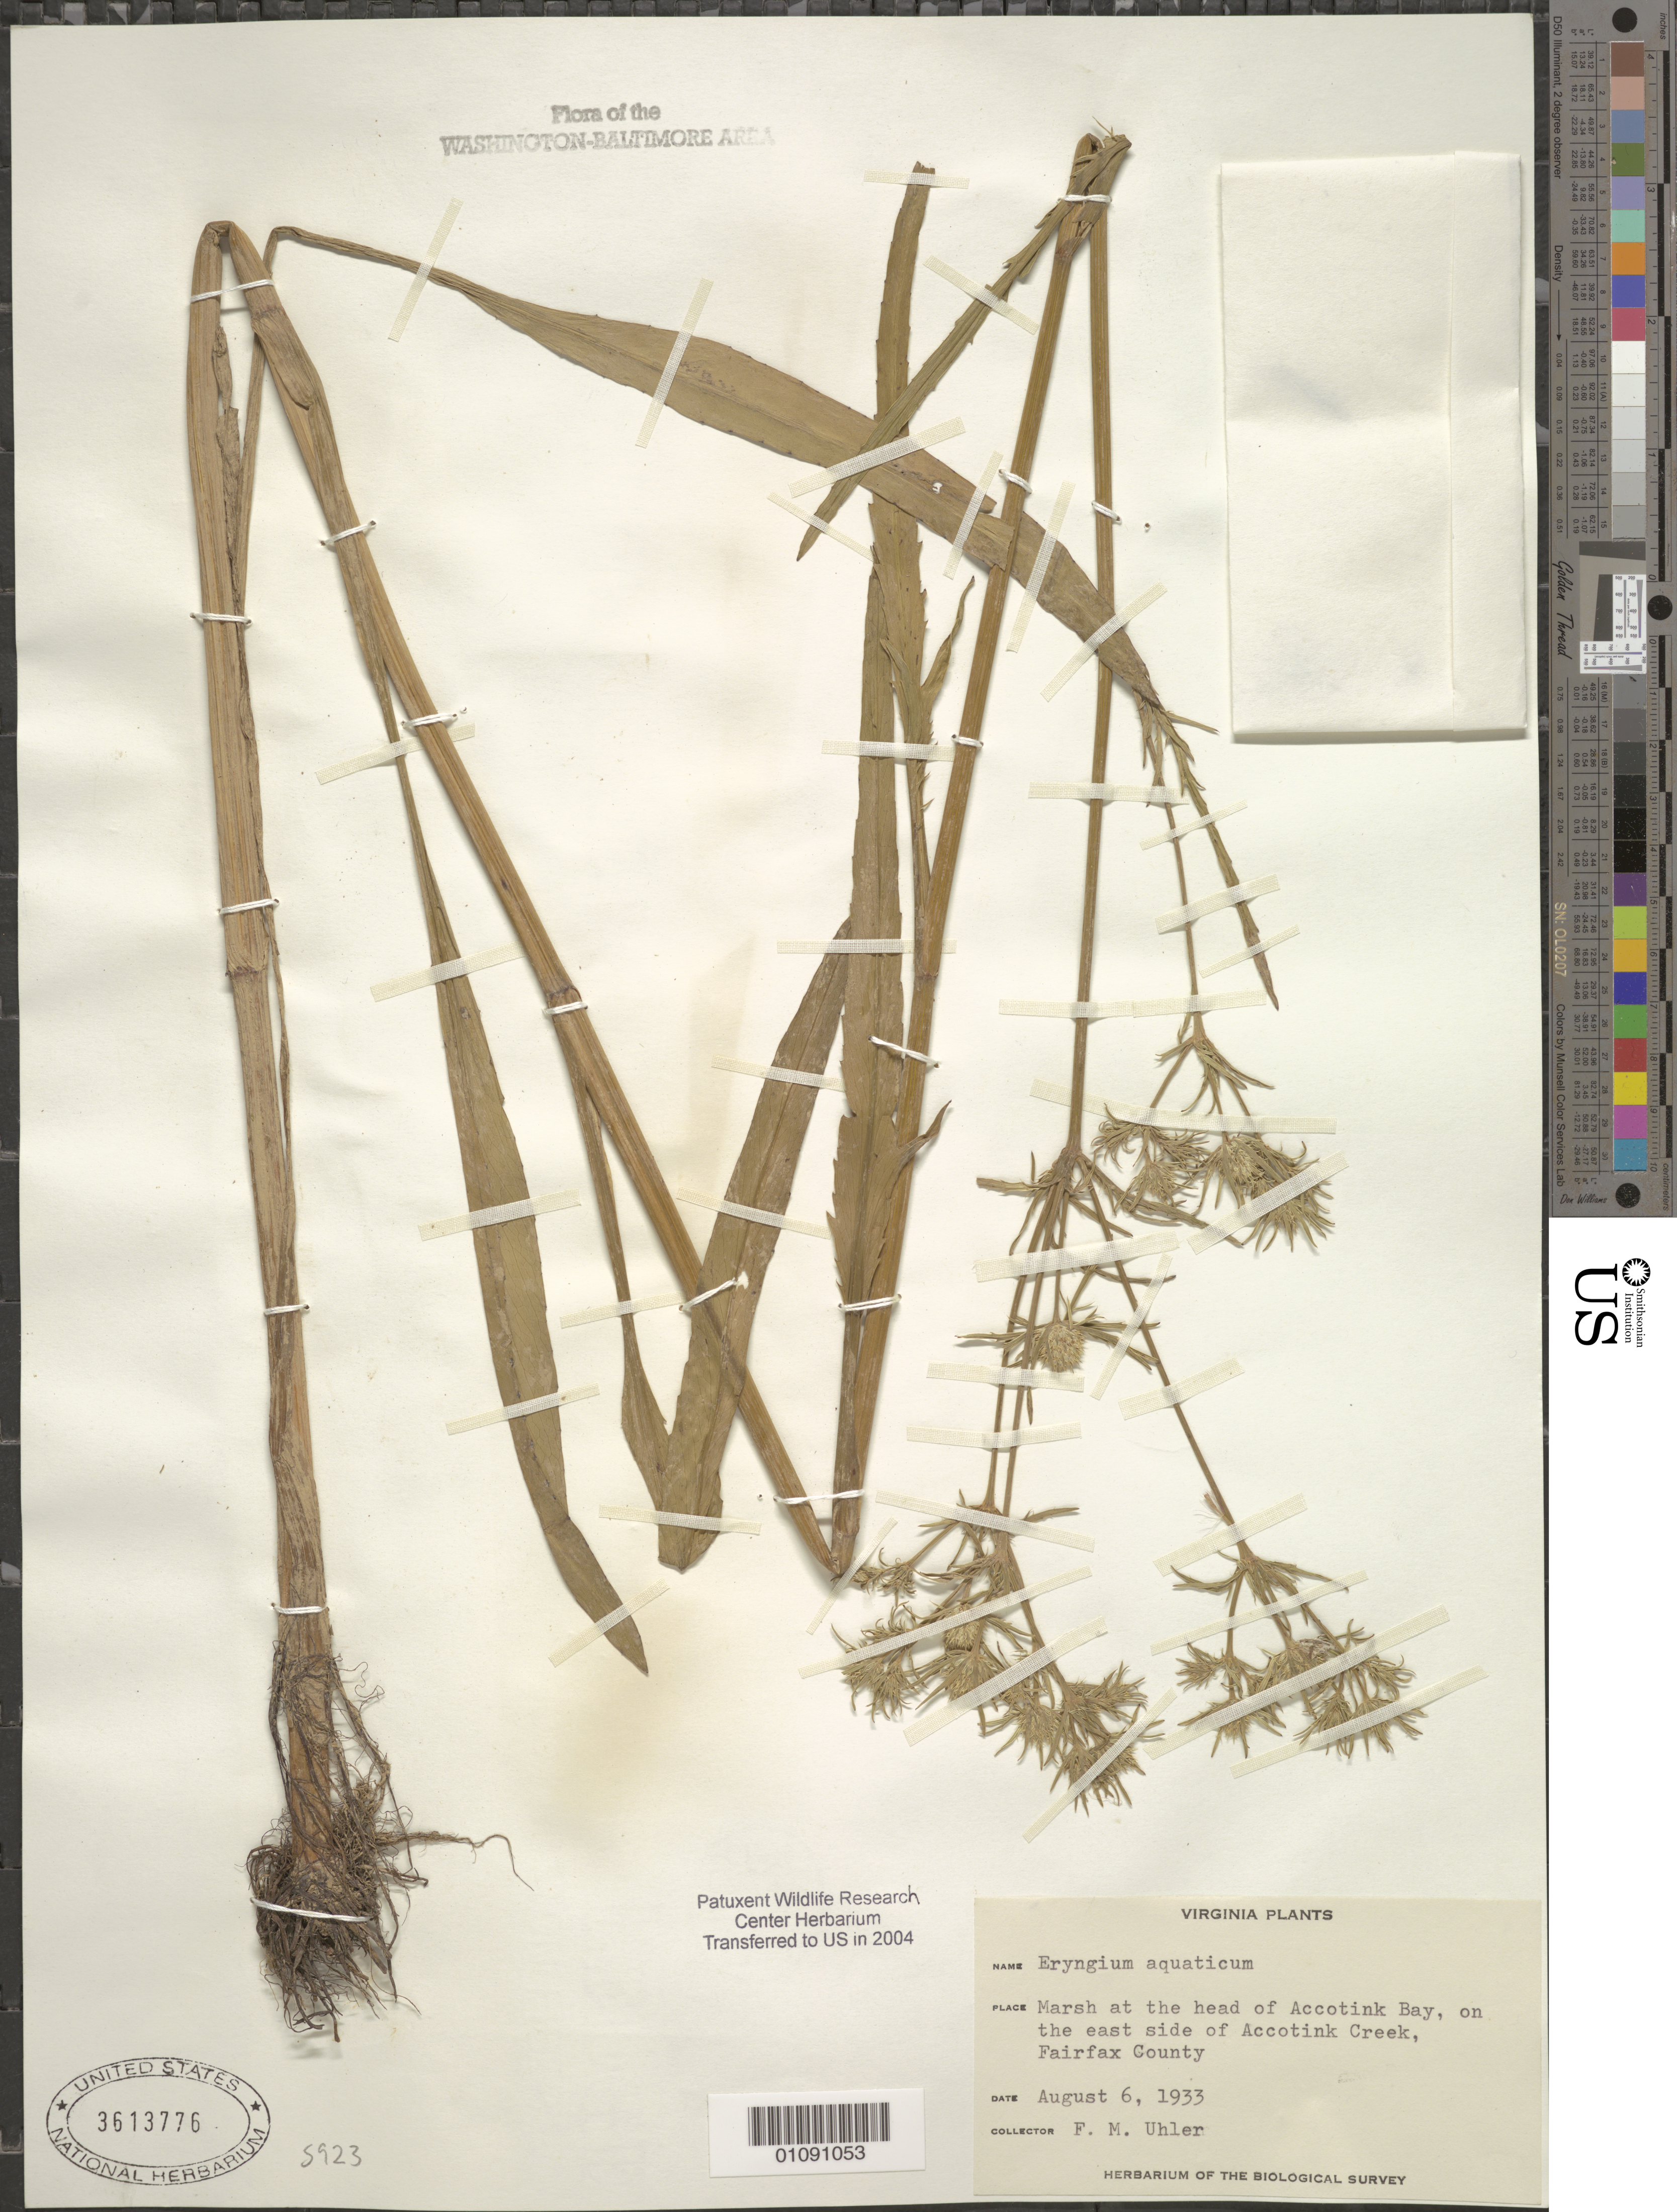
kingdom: Plantae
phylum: Tracheophyta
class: Magnoliopsida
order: Apiales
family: Apiaceae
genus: Eryngium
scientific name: Eryngium aquaticum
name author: L.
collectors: F. M. Uhler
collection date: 1933-08-06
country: United States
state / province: Virginia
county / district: Fairfax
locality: Head of Accotink Bay, on the E. side of Accotink Creek.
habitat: Marsh.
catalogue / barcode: US 3613776